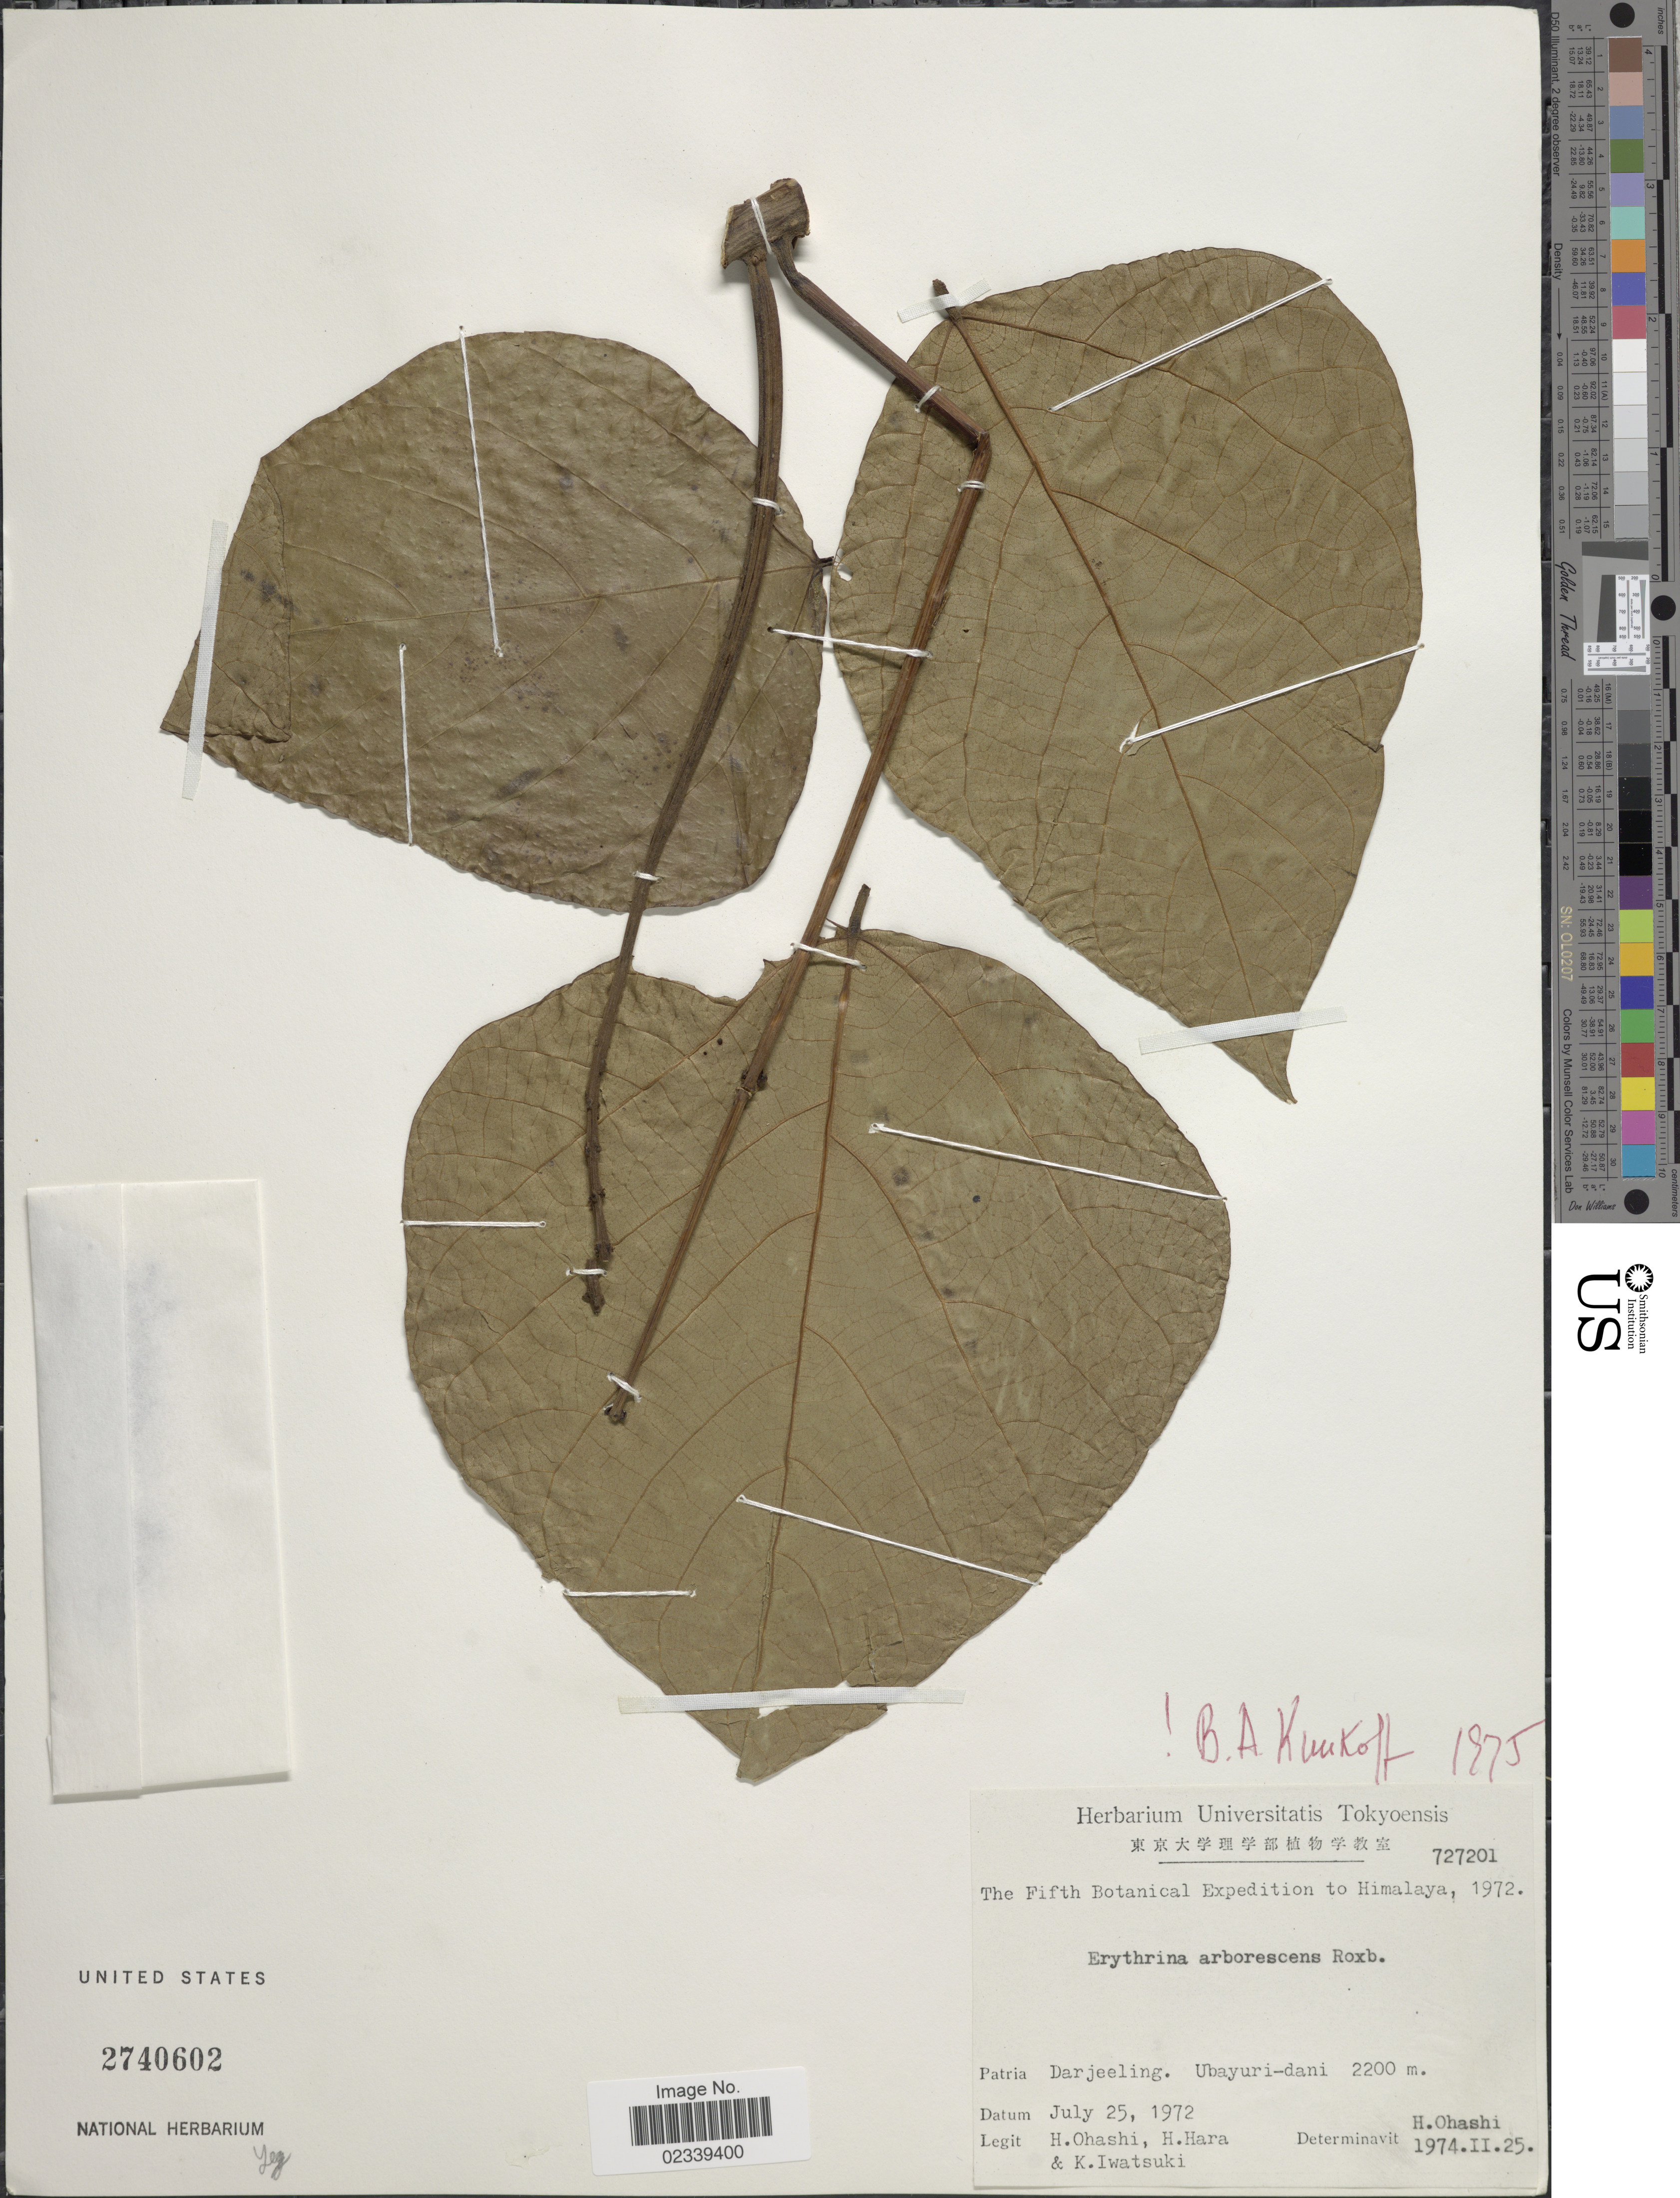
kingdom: Plantae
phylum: Tracheophyta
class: Magnoliopsida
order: Fabales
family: Fabaceae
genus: Erythrina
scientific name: Erythrina arborescens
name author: Roxb.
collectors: H. Ohashi, H. Hara & K. Iwatsuki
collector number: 727201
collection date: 1972-07-25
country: India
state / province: West Bengal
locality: Patria Darjeeling, Ubayuri-dani.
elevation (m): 2200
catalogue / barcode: US 2740602